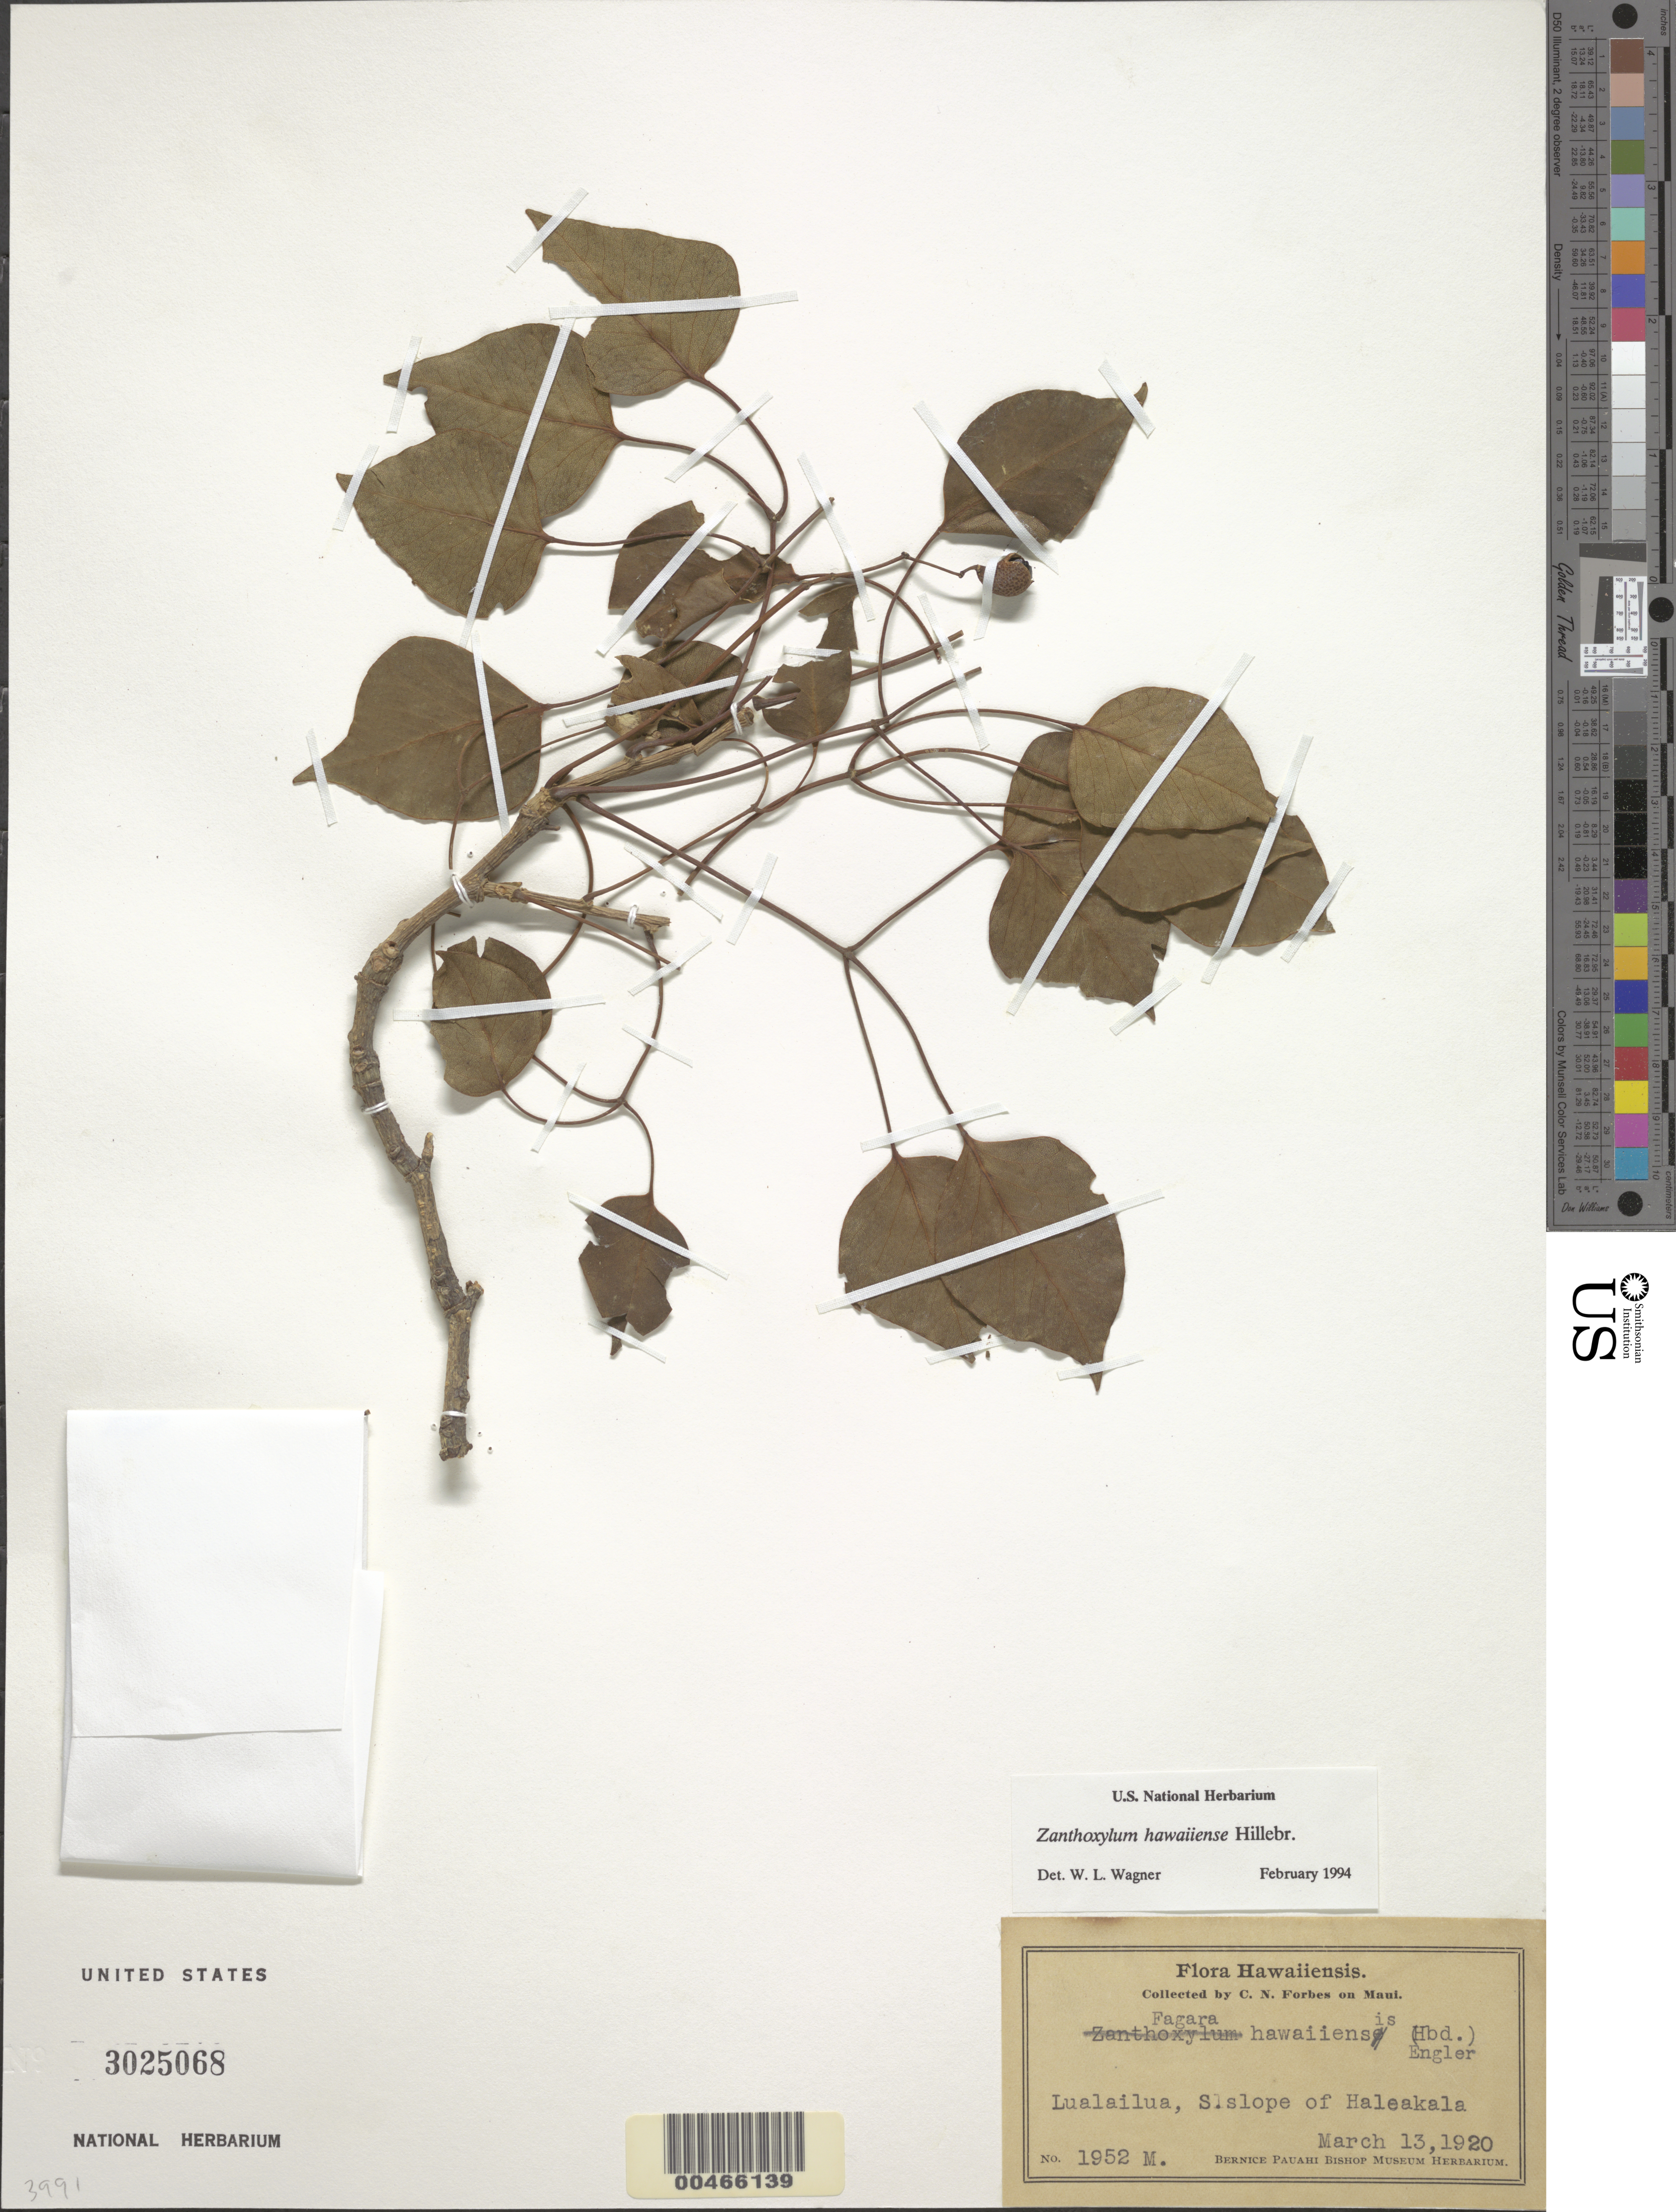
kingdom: Plantae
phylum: Tracheophyta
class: Magnoliopsida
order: Sapindales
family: Rutaceae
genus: Zanthoxylum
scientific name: Zanthoxylum hawaiiense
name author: Hillebr.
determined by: Wagner, W. L., (BOT), Smithsonian Institution - National Museum of Natural History (UNITED STATES)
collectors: C. N. Forbes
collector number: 1952 M.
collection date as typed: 13 Mar 1920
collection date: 1920-03-13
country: United States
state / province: Hawaii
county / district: Maui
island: Maui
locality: Lualailua, S slope of Haleakala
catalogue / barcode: US 3025068